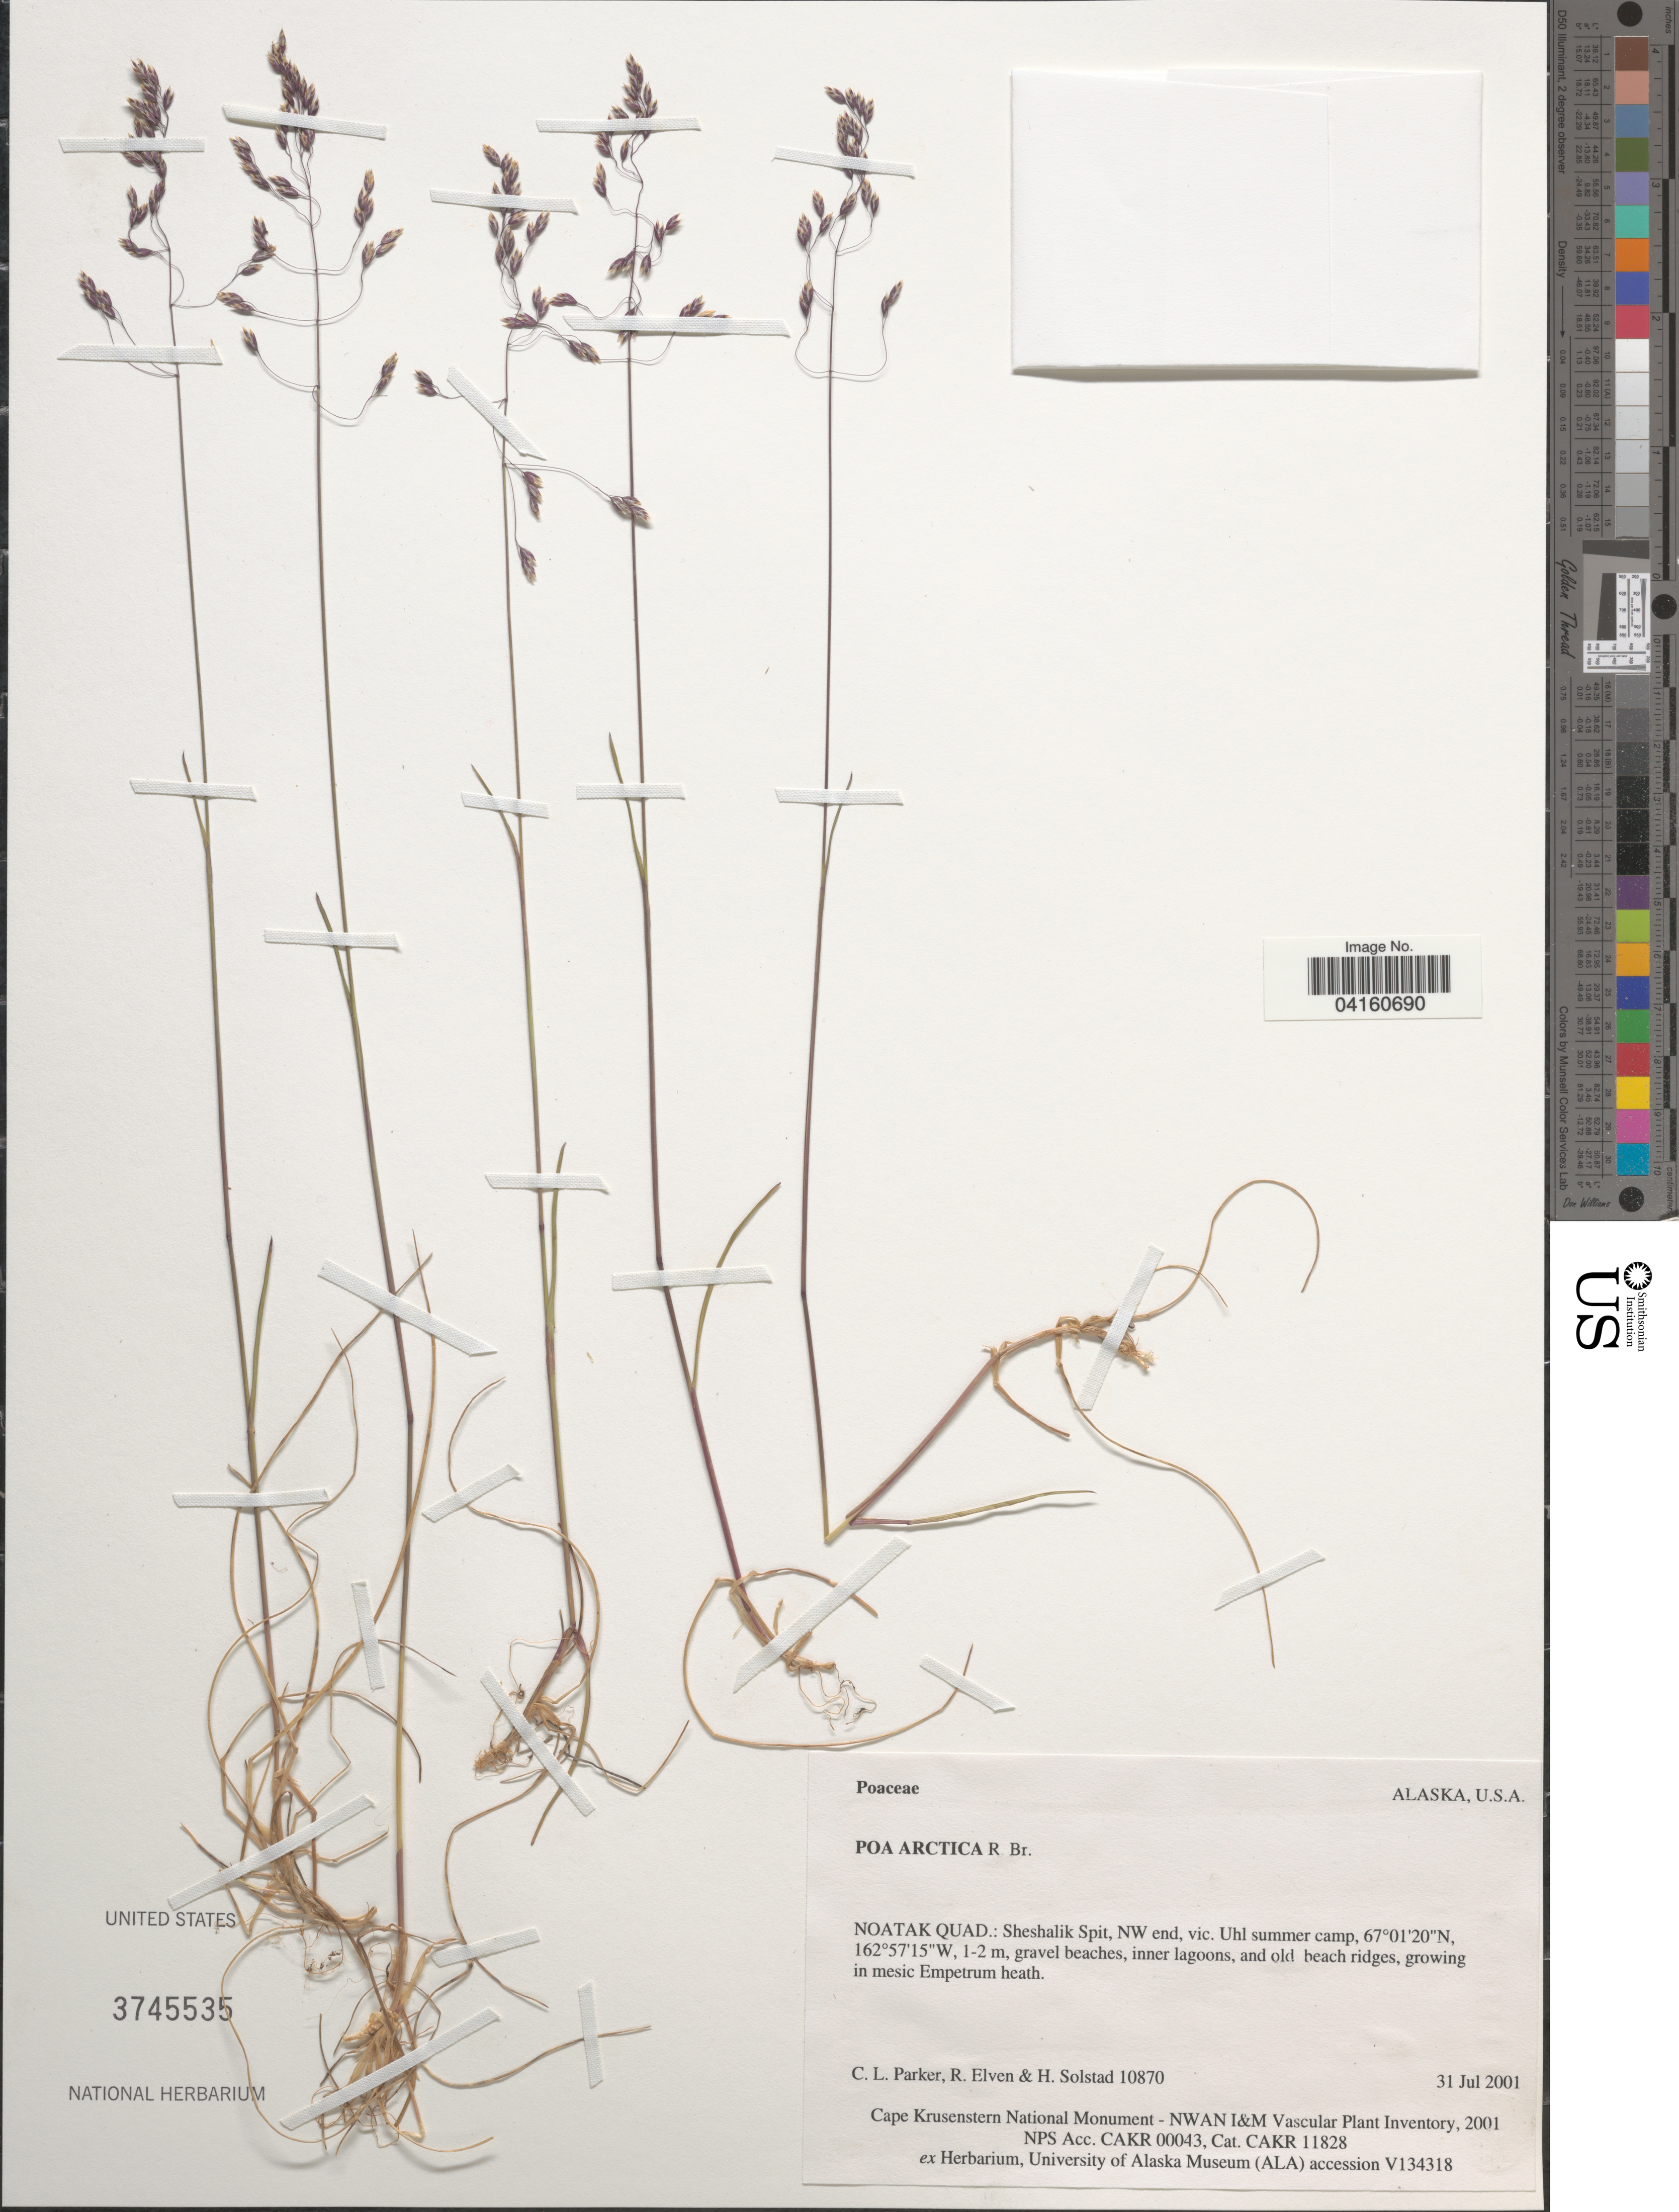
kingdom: Plantae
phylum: Tracheophyta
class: Liliopsida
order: Poales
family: Poaceae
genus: Poa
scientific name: Poa arctica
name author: R. Br.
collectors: C. L. Parker, R. Elven & H. Solstad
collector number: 10870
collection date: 2001-07-31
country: United States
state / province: Alaska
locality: Noatak Quad.: Sheshalik Spit, NW end, vic. Uhl summer camp, gravel beaches, inner lagoons, and old beach ridges.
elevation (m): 1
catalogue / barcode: US 3745535